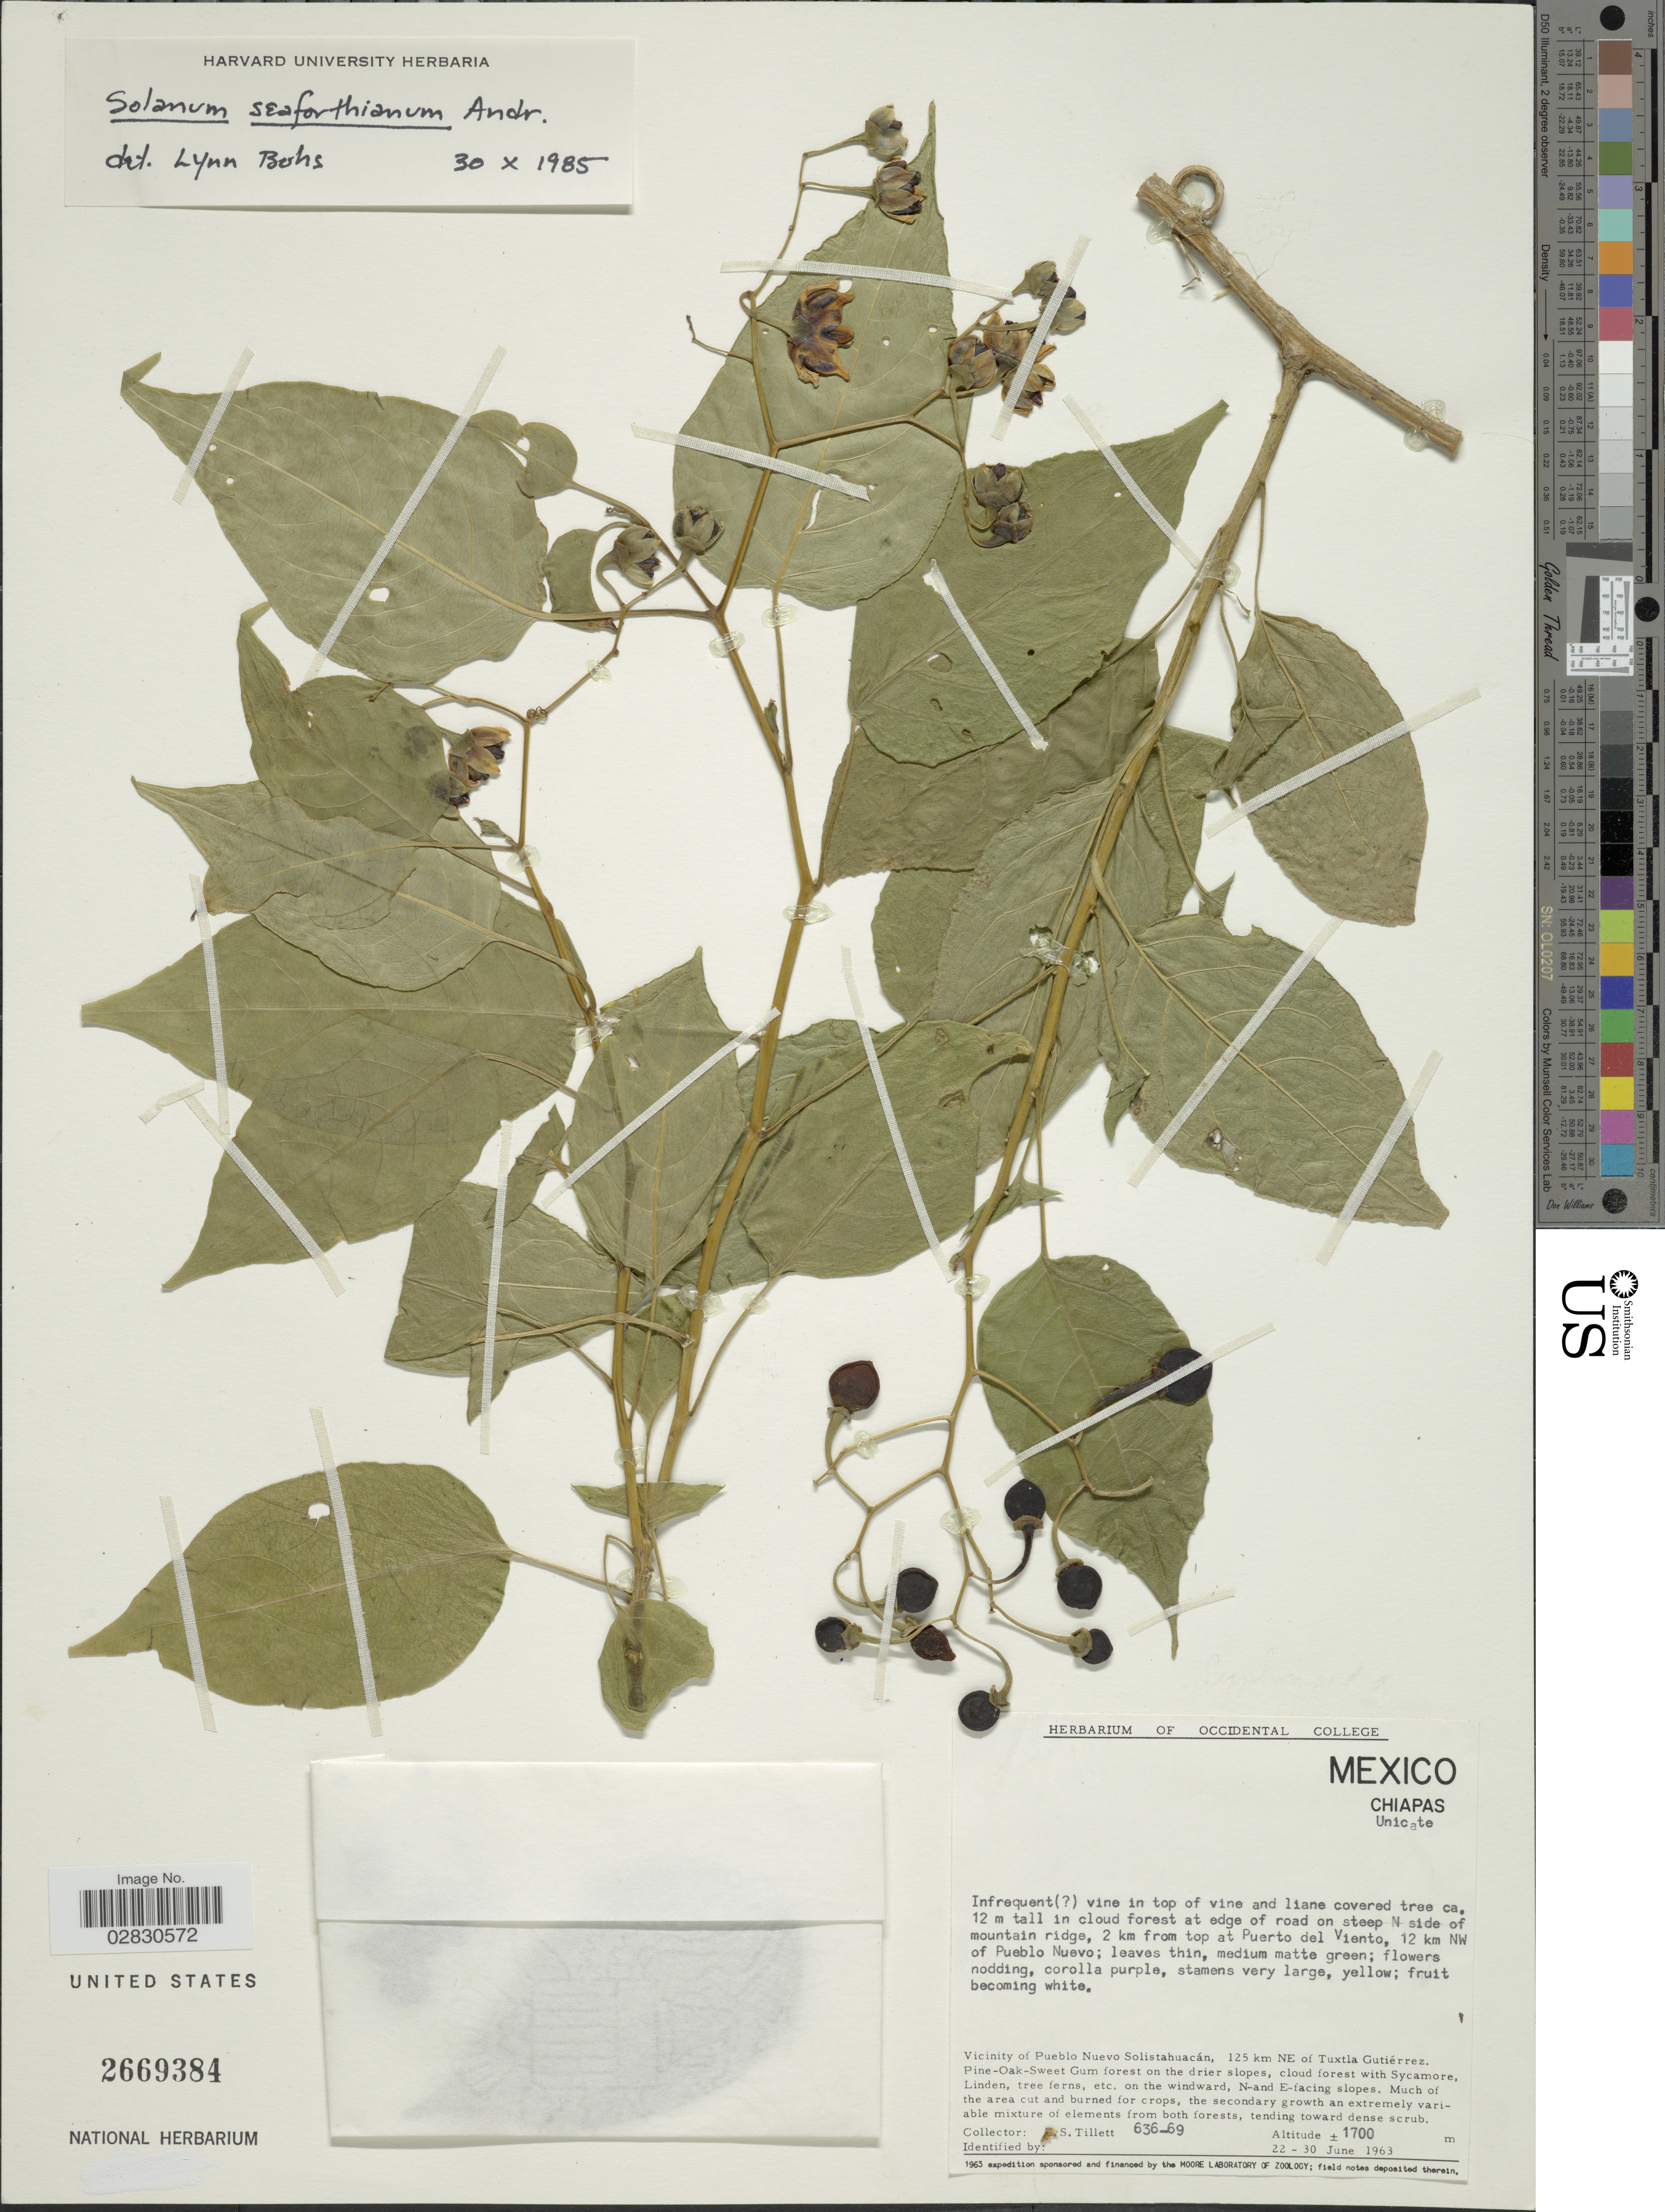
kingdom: Plantae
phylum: Tracheophyta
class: Magnoliopsida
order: Solanales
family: Solanaceae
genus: Solanum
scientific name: Solanum seaforthianum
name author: Andrews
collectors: S. S. Tillett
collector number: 636-69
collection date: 1963-06-22/1963-06-30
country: Mexico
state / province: Chiapas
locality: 2 km from top at Puerto del Viento, 12 km NW of Pueblo Nuevo. Vicinity of Pueblo Nuevo Solistahuacán, 125 km NE of Tuxtla Gutiérrez.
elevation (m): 1700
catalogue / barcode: US 2669384